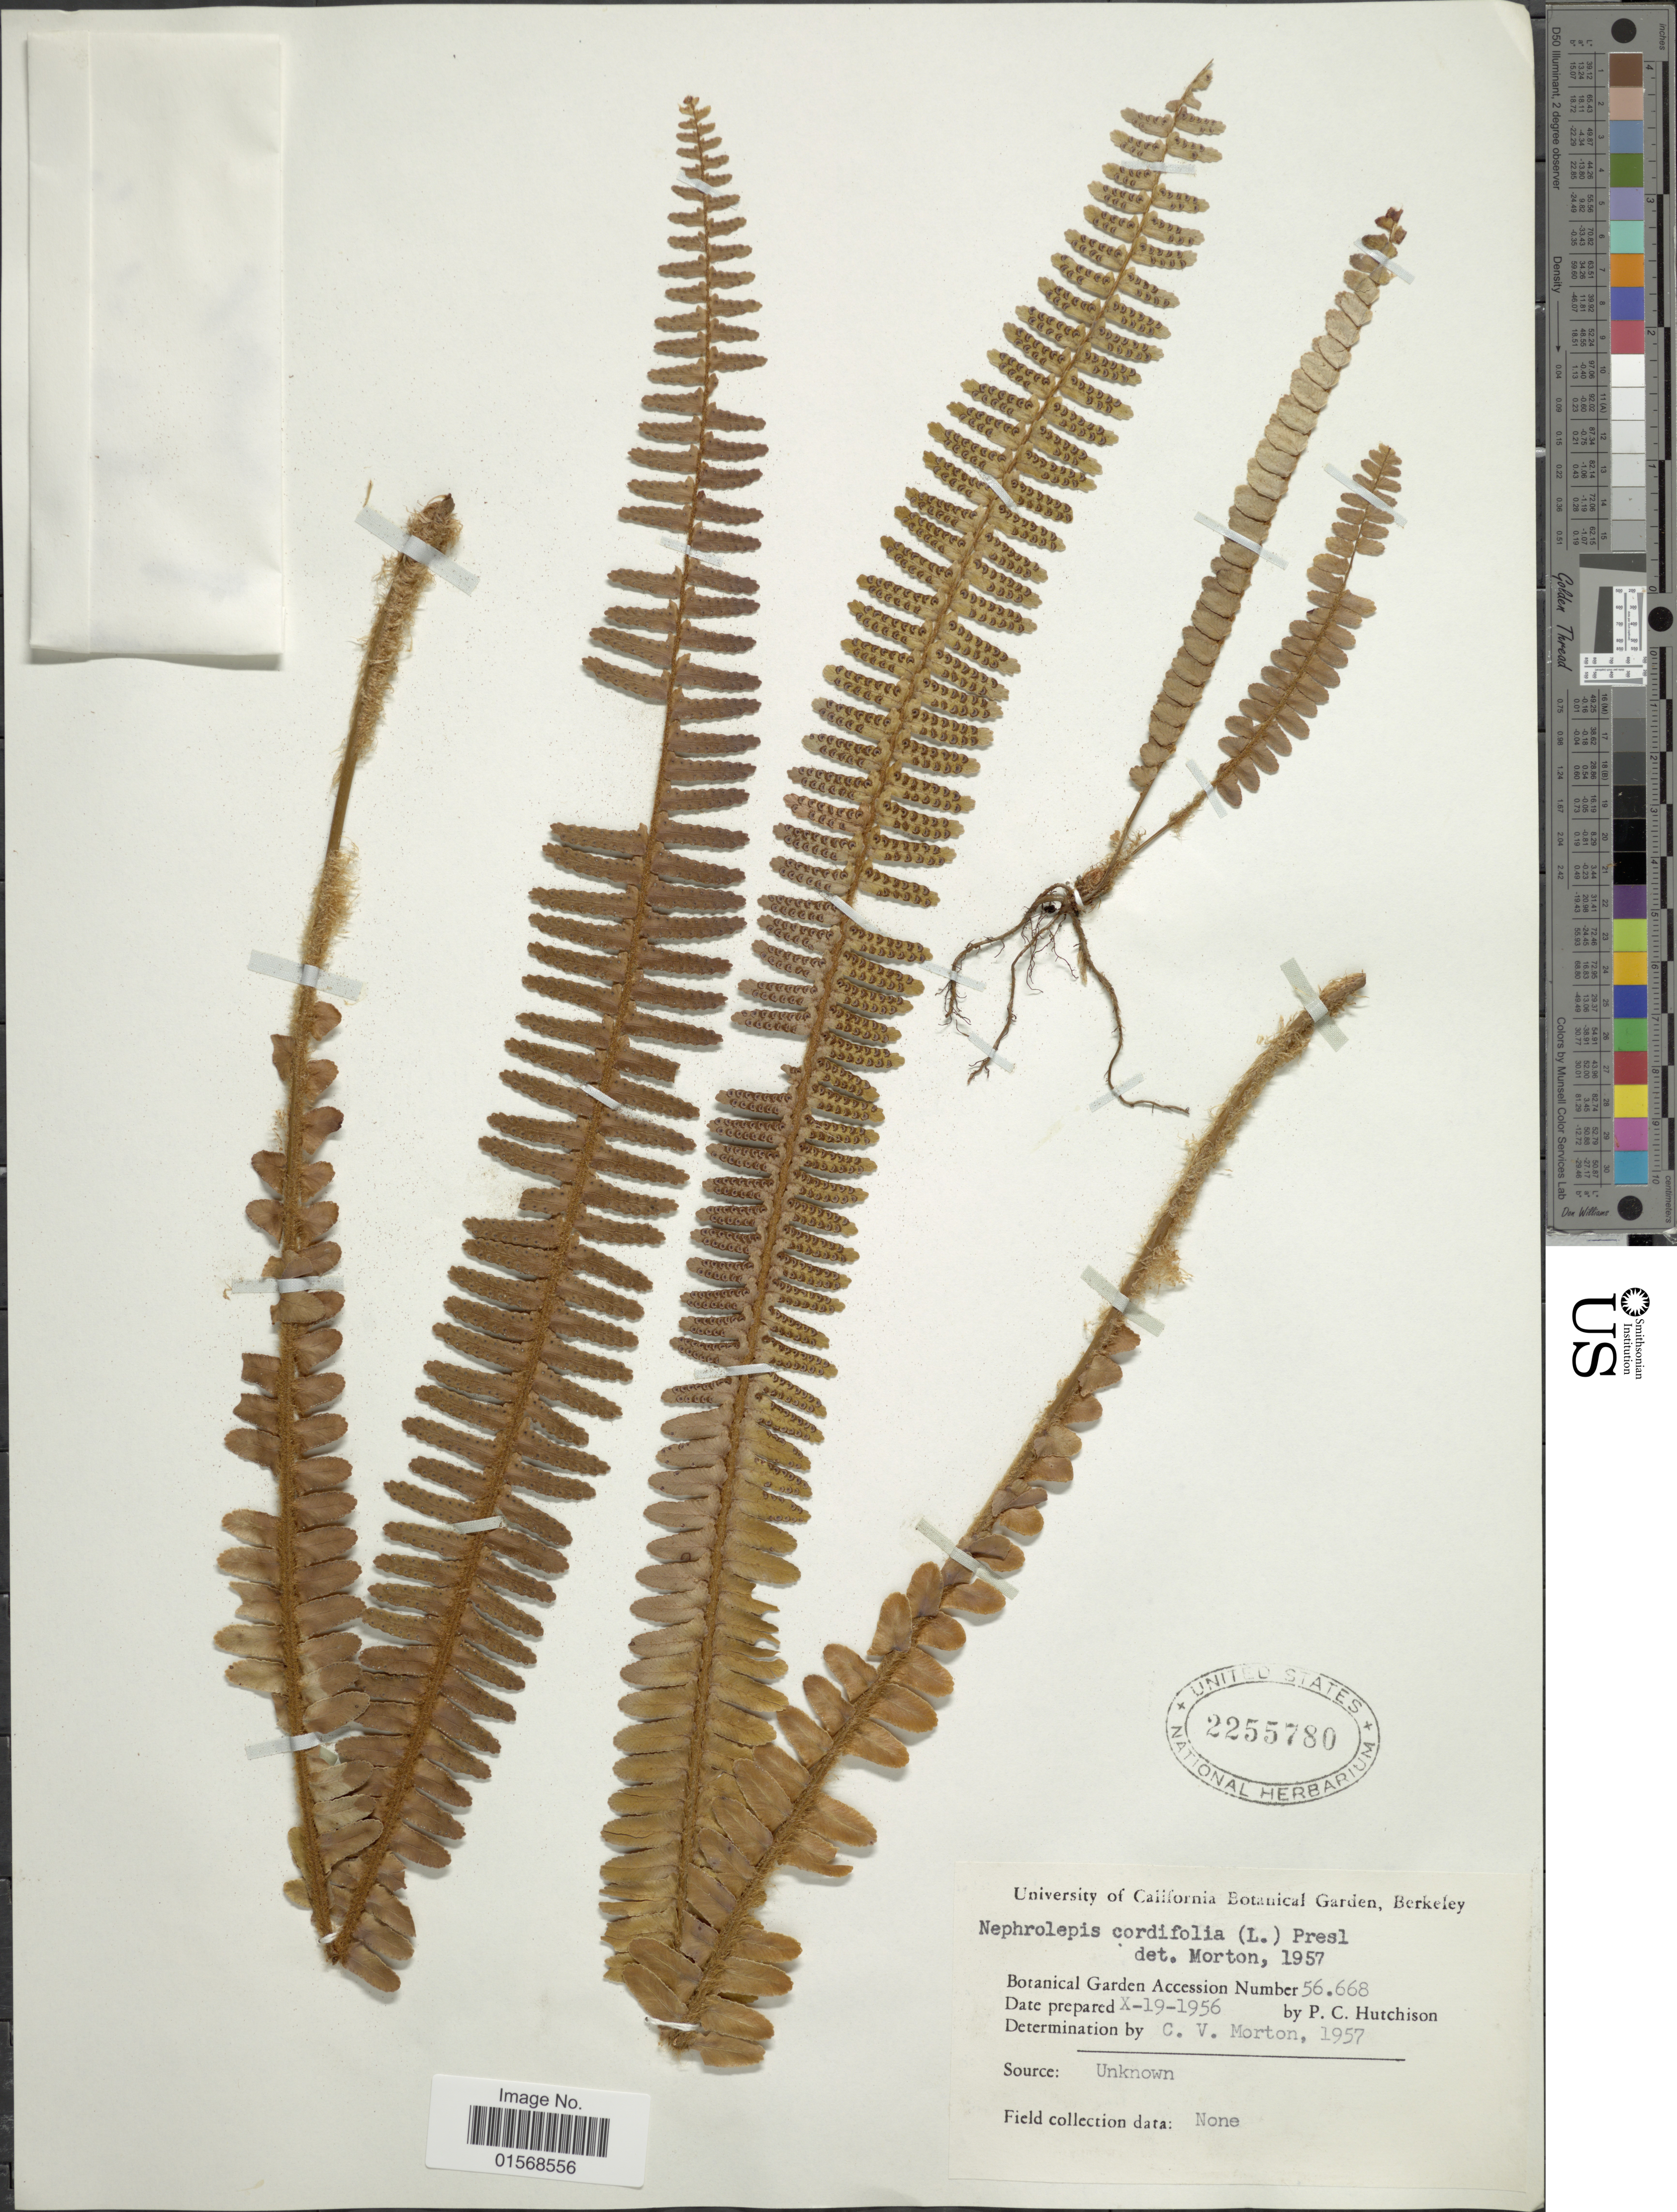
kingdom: Plantae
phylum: Tracheophyta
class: Polypodiopsida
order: Polypodiales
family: Nephrolepidaceae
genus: Nephrolepis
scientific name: Nephrolepis cordifolia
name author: (L.) C. Presl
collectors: P. C. Hutchison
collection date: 1956-10-19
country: United States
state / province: California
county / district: Alameda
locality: University of California Botanical Garden, Berkeley.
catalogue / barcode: US 2255780